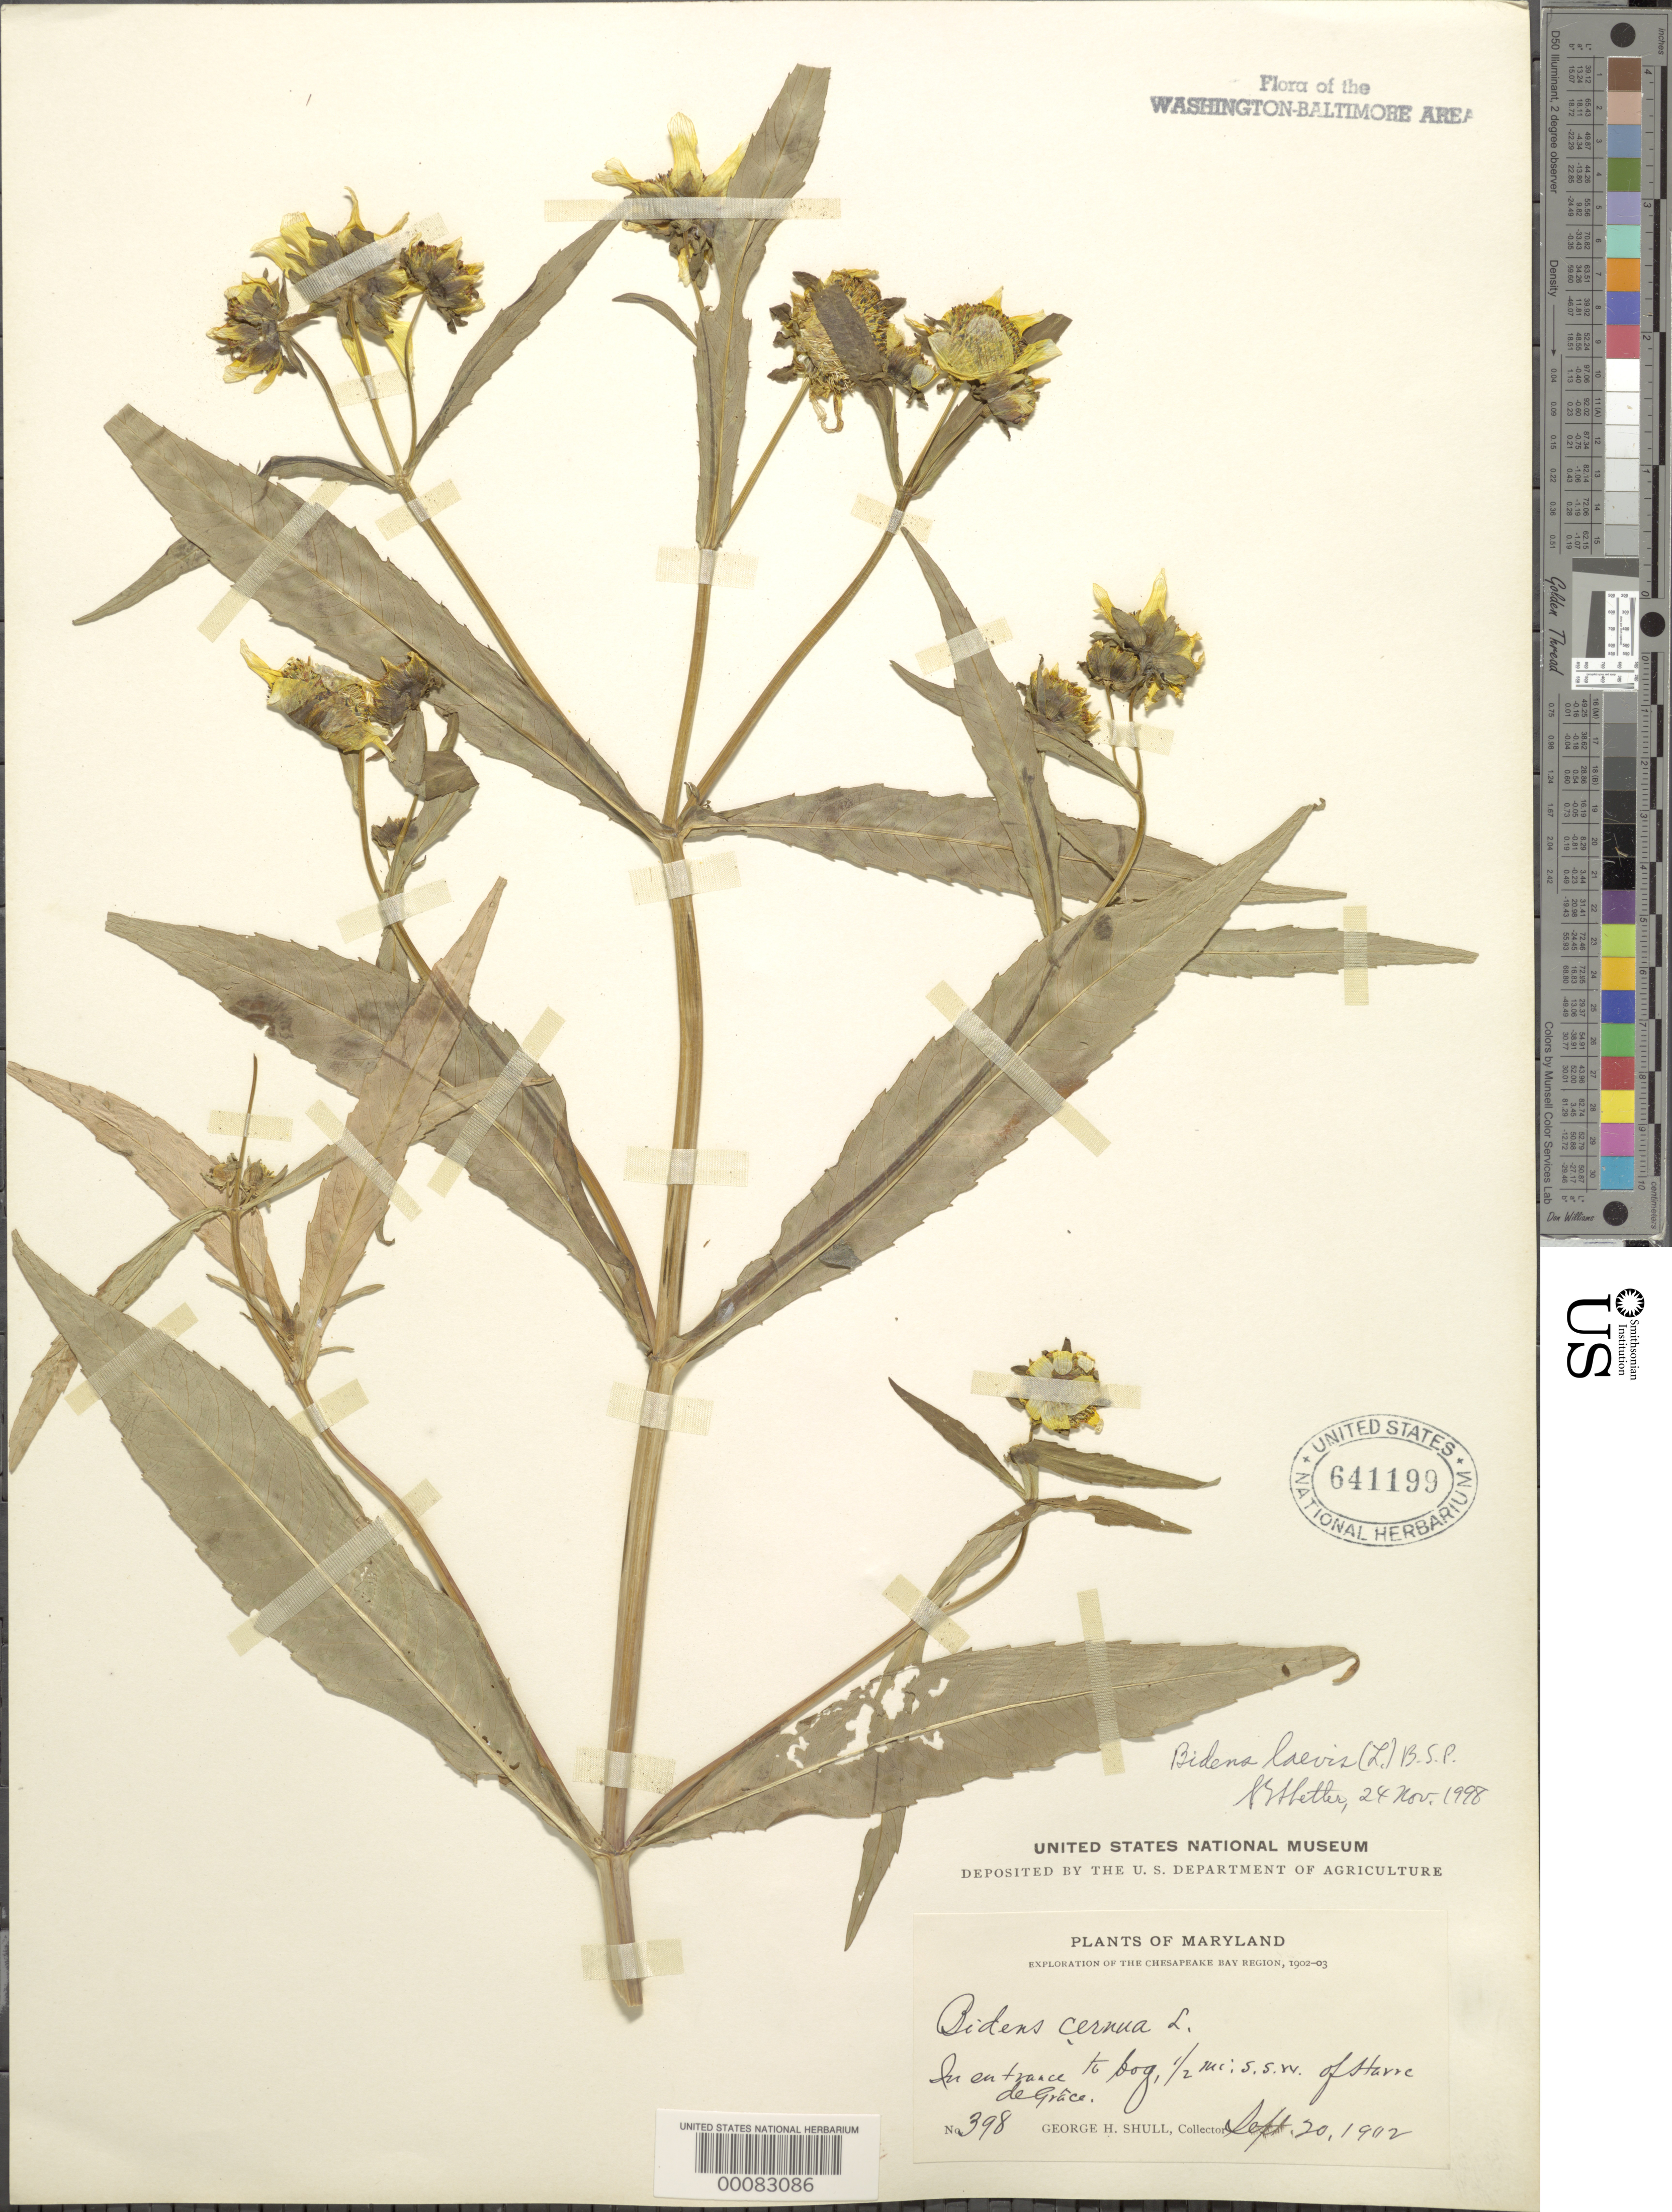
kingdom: Plantae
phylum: Tracheophyta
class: Magnoliopsida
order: Asterales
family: Asteraceae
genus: Bidens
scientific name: Bidens laevis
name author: (L.) Britton, Stearns & Poggenb.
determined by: Shetler, Stanwyn G., (US), NMNH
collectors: G. H. Shull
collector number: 398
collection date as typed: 20 Sep 1902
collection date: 1902-09-20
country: United States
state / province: Maryland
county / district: Harford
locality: SSW of Havre De Grace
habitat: Bog entrance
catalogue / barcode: US 641199